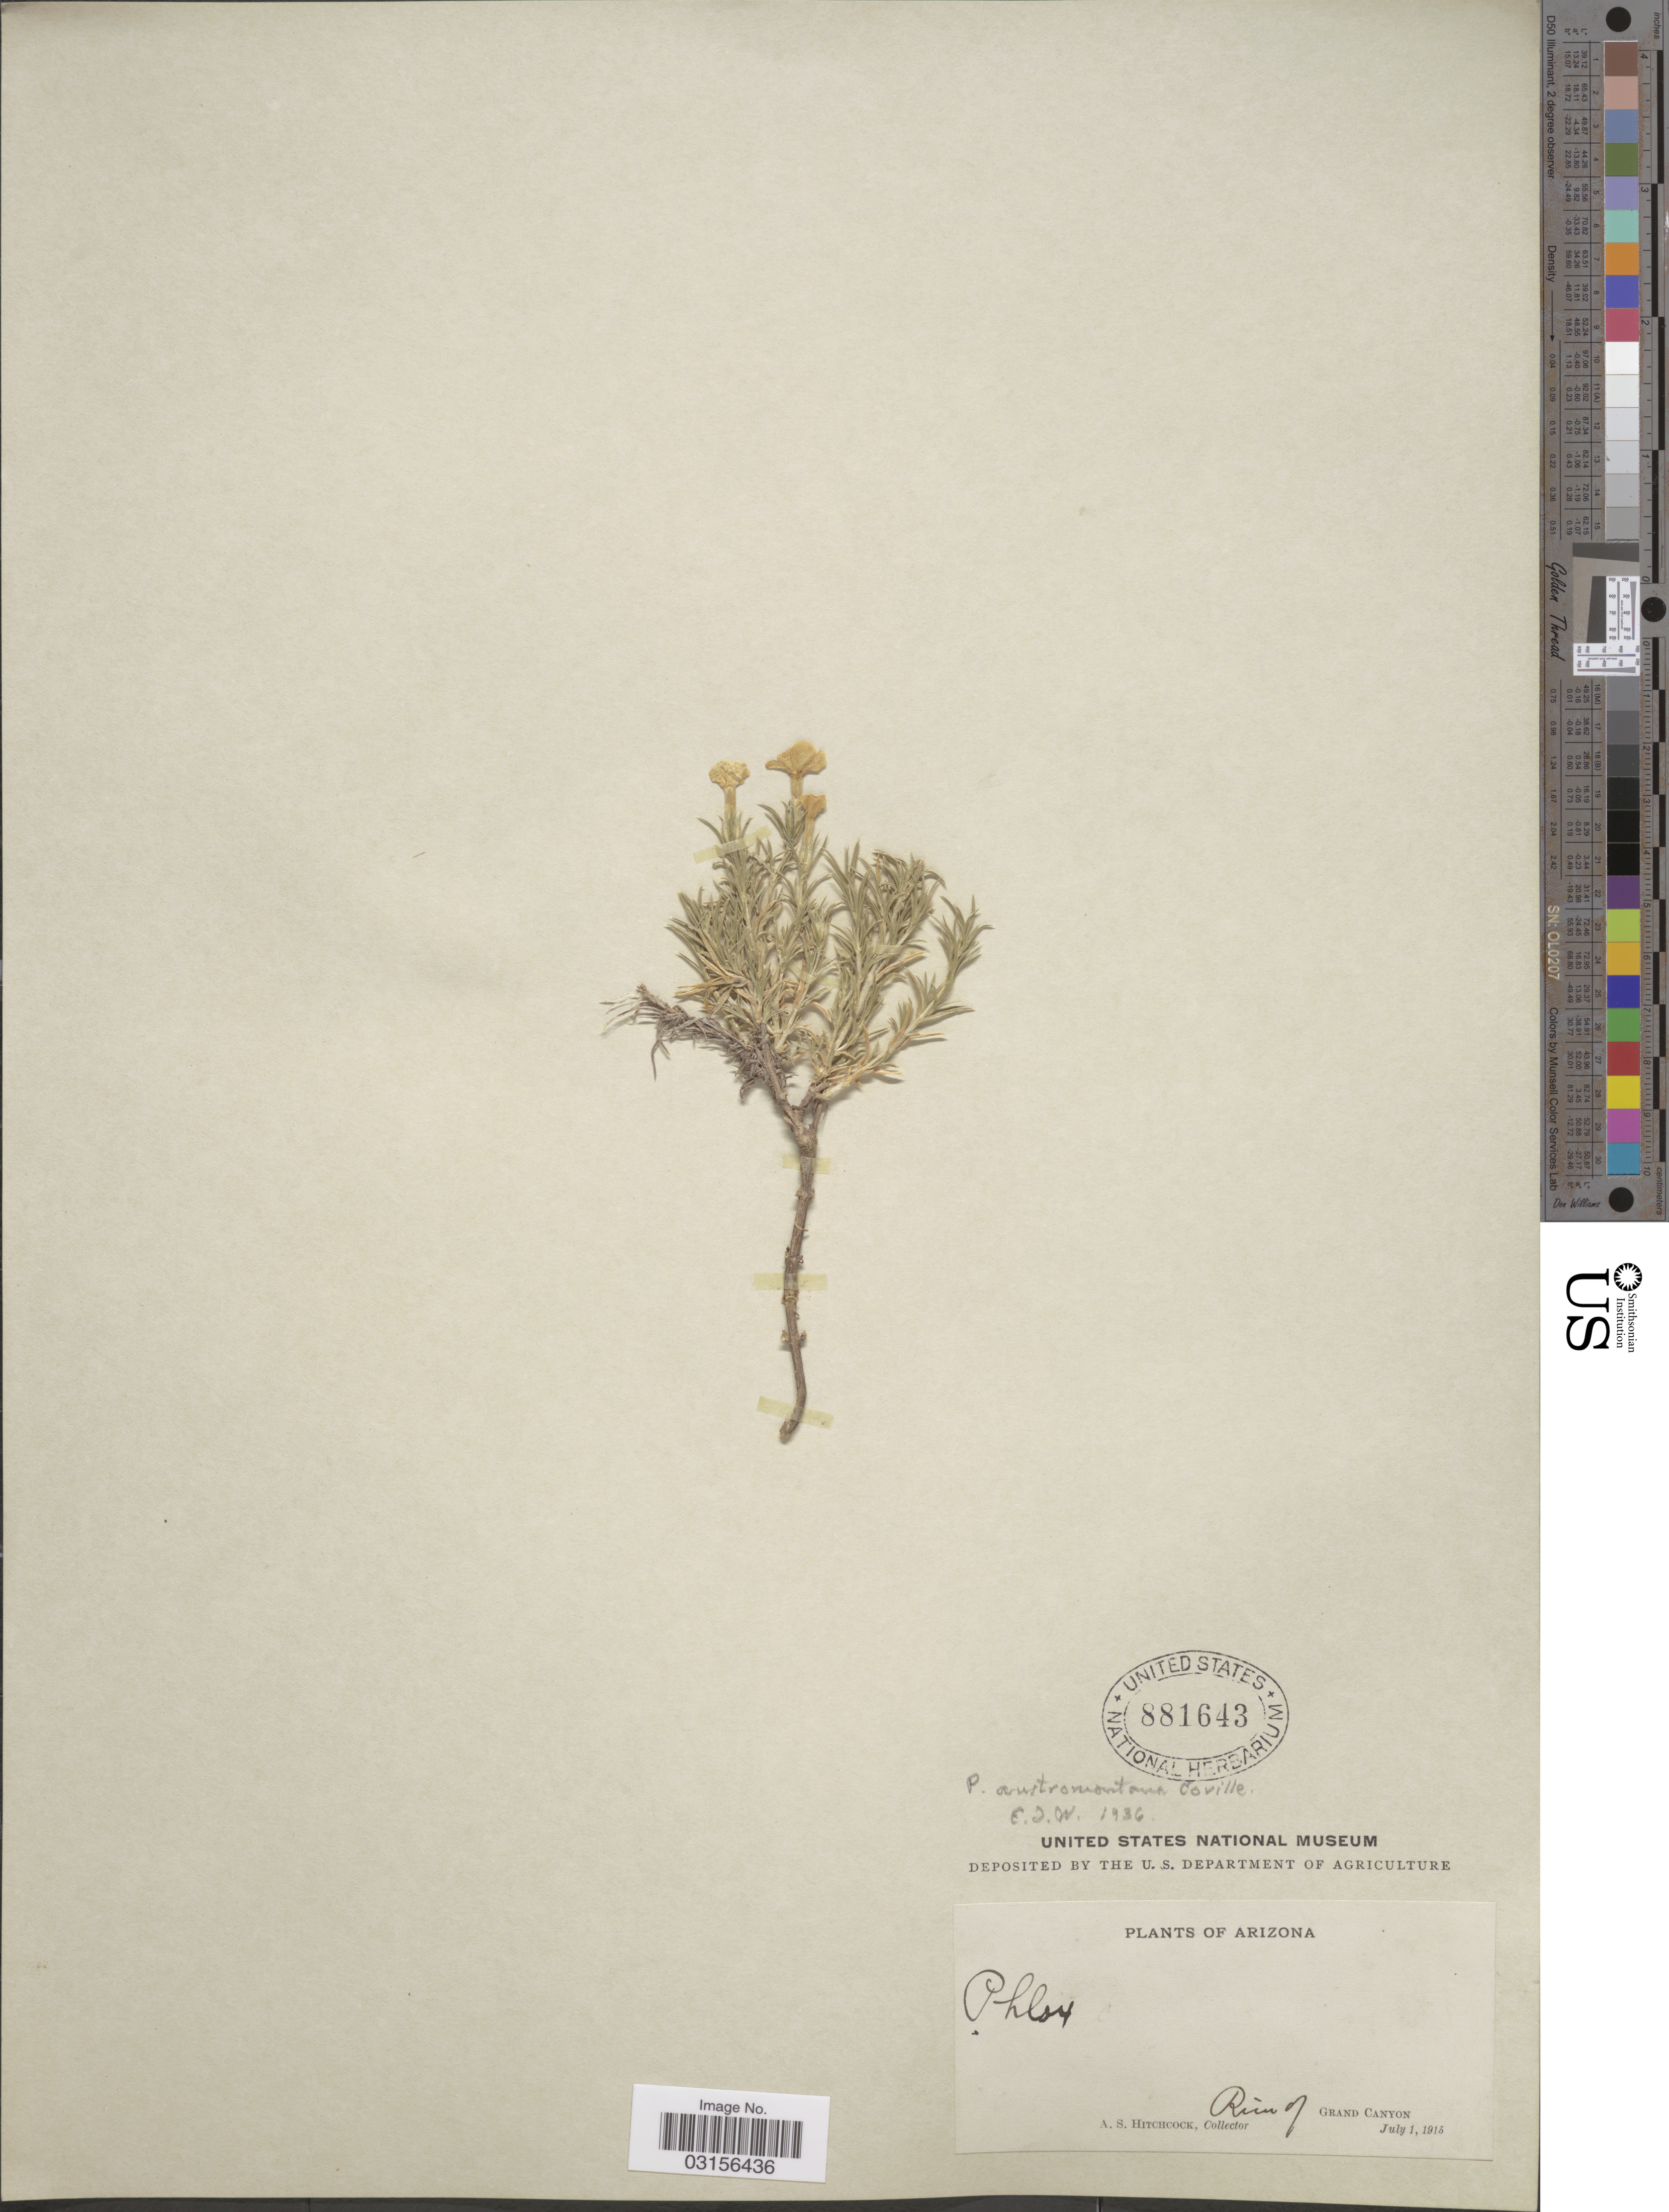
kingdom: Plantae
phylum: Tracheophyta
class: Magnoliopsida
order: Ericales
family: Polemoniaceae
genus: Phlox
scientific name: Phlox austromontana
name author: Coville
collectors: A. S. Hitchcock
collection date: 1915-07-01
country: United States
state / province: Arizona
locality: Rim of Grand Canyon.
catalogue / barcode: US 881643